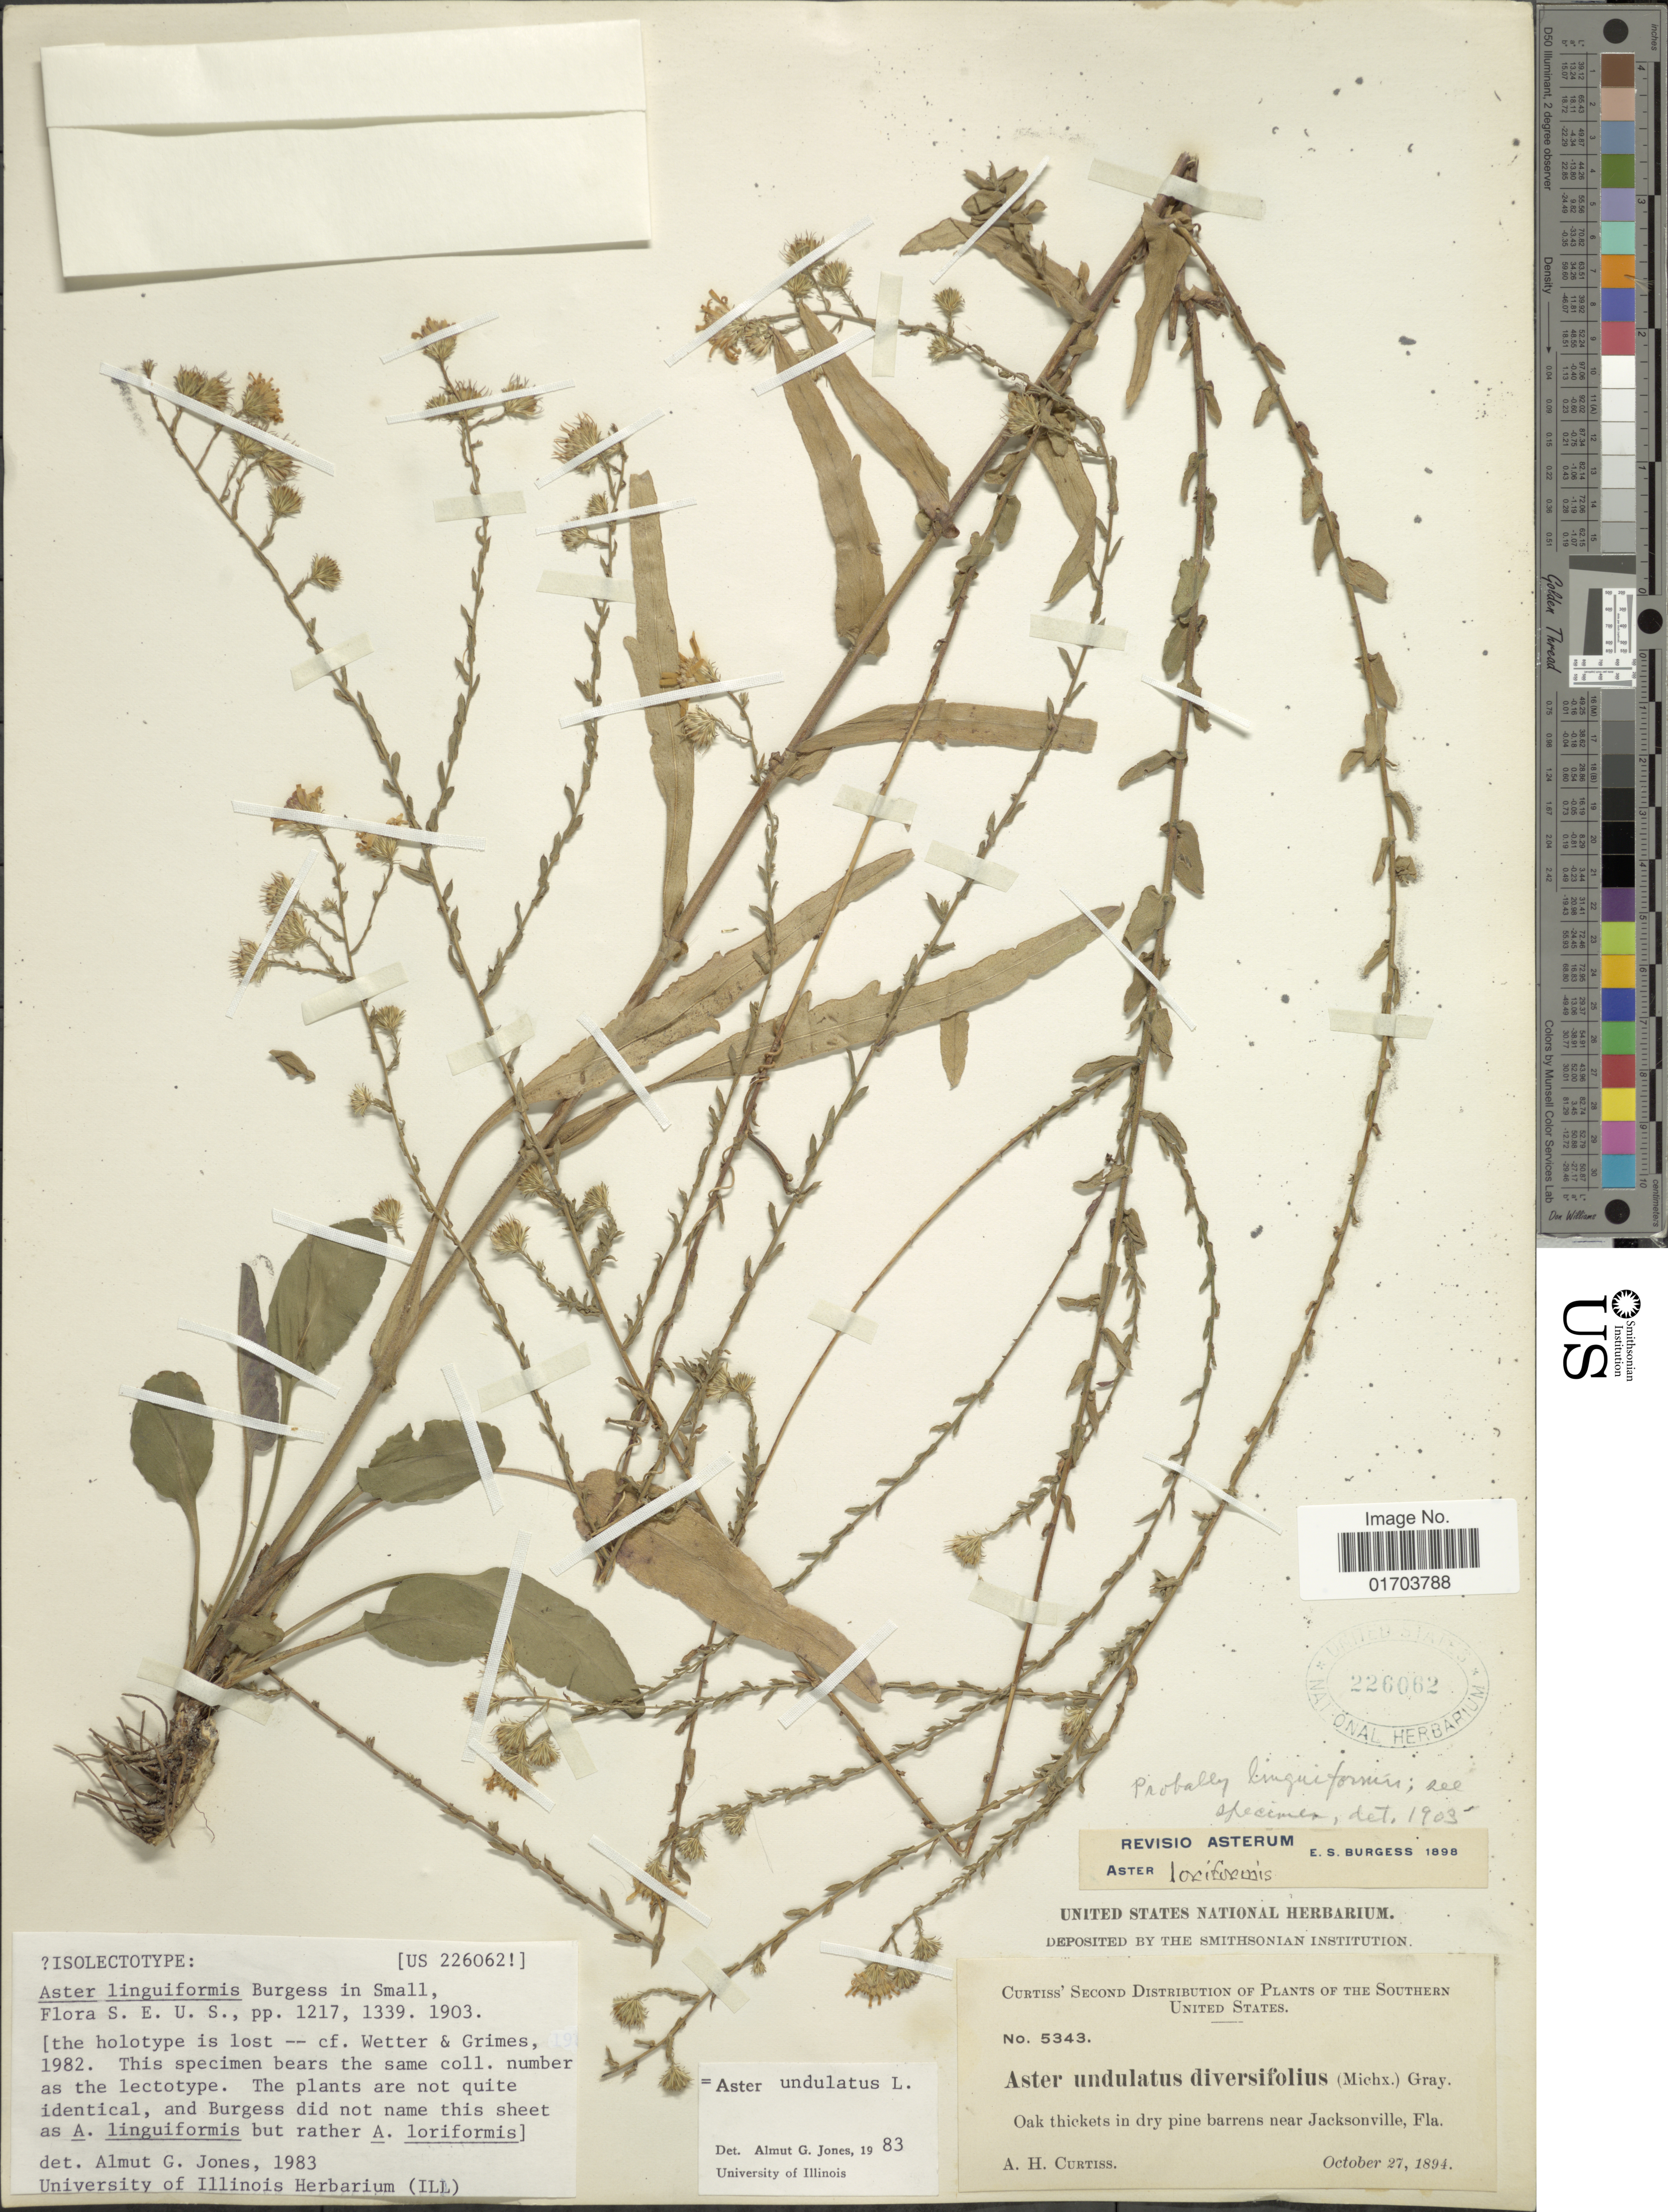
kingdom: Plantae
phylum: Tracheophyta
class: Magnoliopsida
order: Asterales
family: Asteraceae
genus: Symphyotrichum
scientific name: Symphyotrichum undulatum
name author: (L.) G.L. Nesom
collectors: A. H. Curtiss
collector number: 5343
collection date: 1894-10-27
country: United States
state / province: Florida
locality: The Southern United States, Oak thickets in dry pine barrens near Jacksonville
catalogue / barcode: US 226062